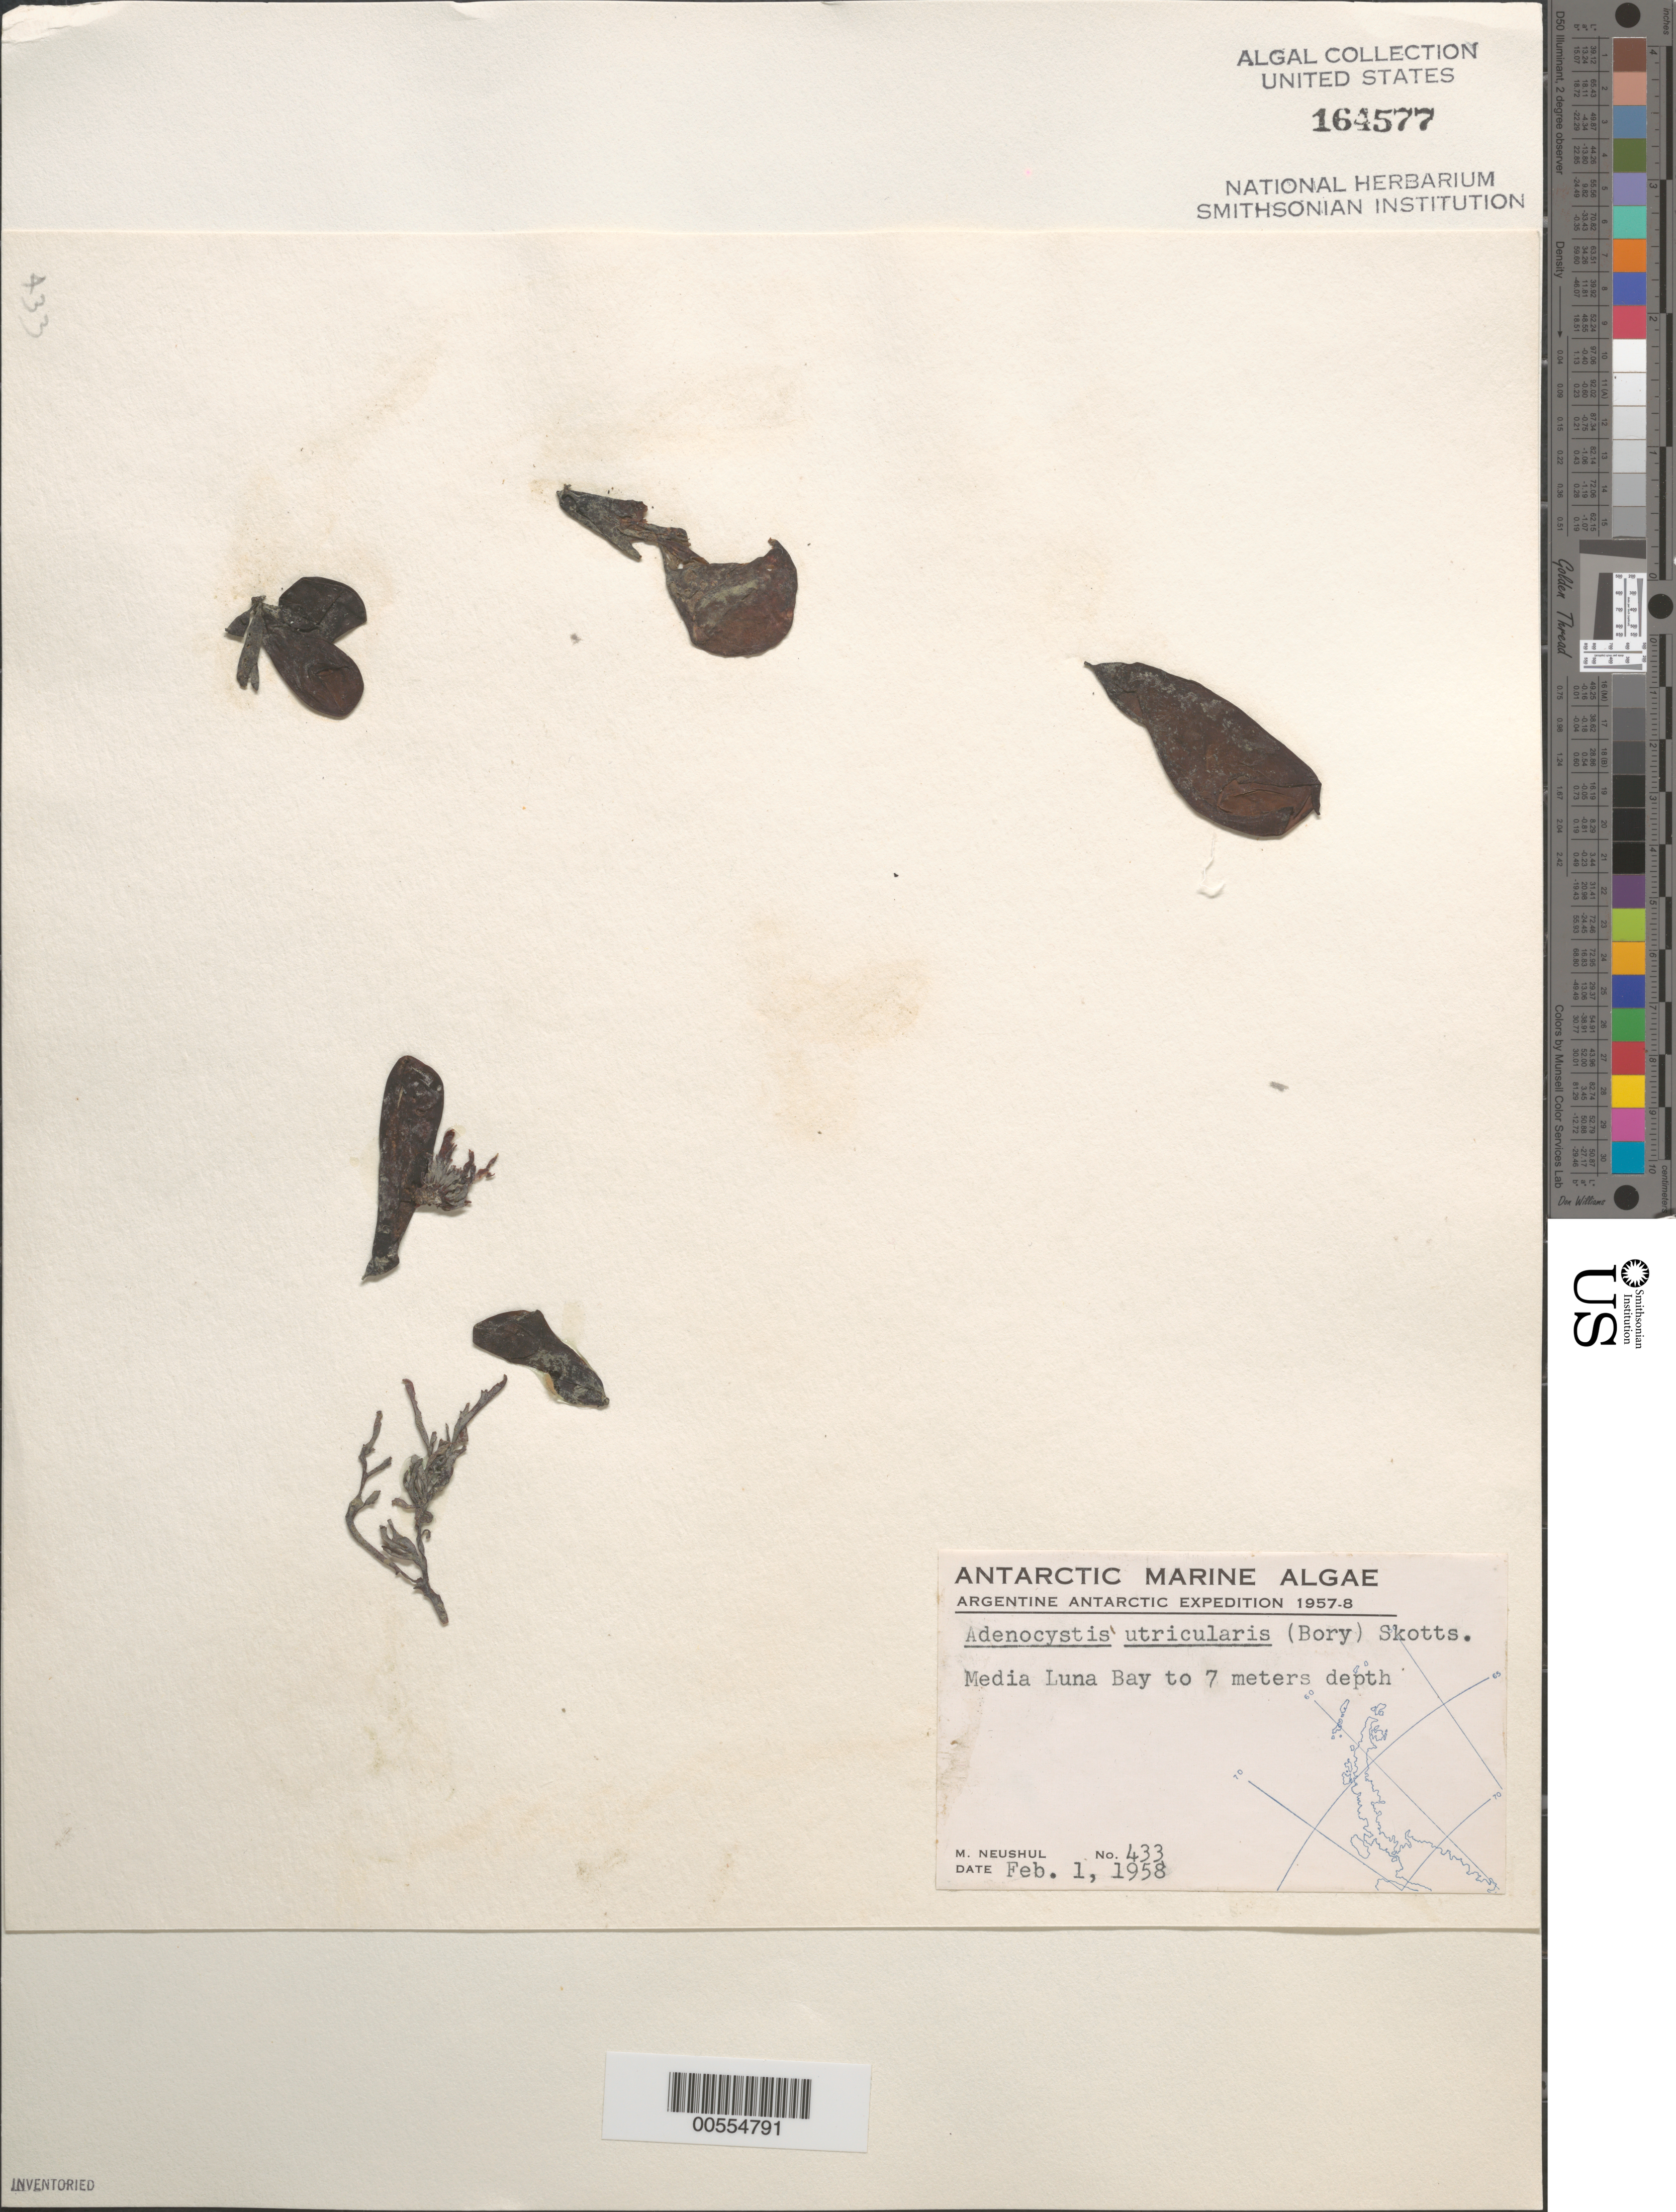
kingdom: Chromista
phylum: Ochrophyta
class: Phaeophyceae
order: Ectocarpales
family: Adenocystaceae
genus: Adenocystis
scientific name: Adenocystis utricularis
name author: (Bory) Skottsberg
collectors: M. Neushul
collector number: Neushul 433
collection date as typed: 01 Feb 1958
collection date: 1958-02-01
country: Antarctica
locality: Media Luna Bay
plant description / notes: Argentine Antarctic Expedition, 1957-1958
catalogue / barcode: US 164577